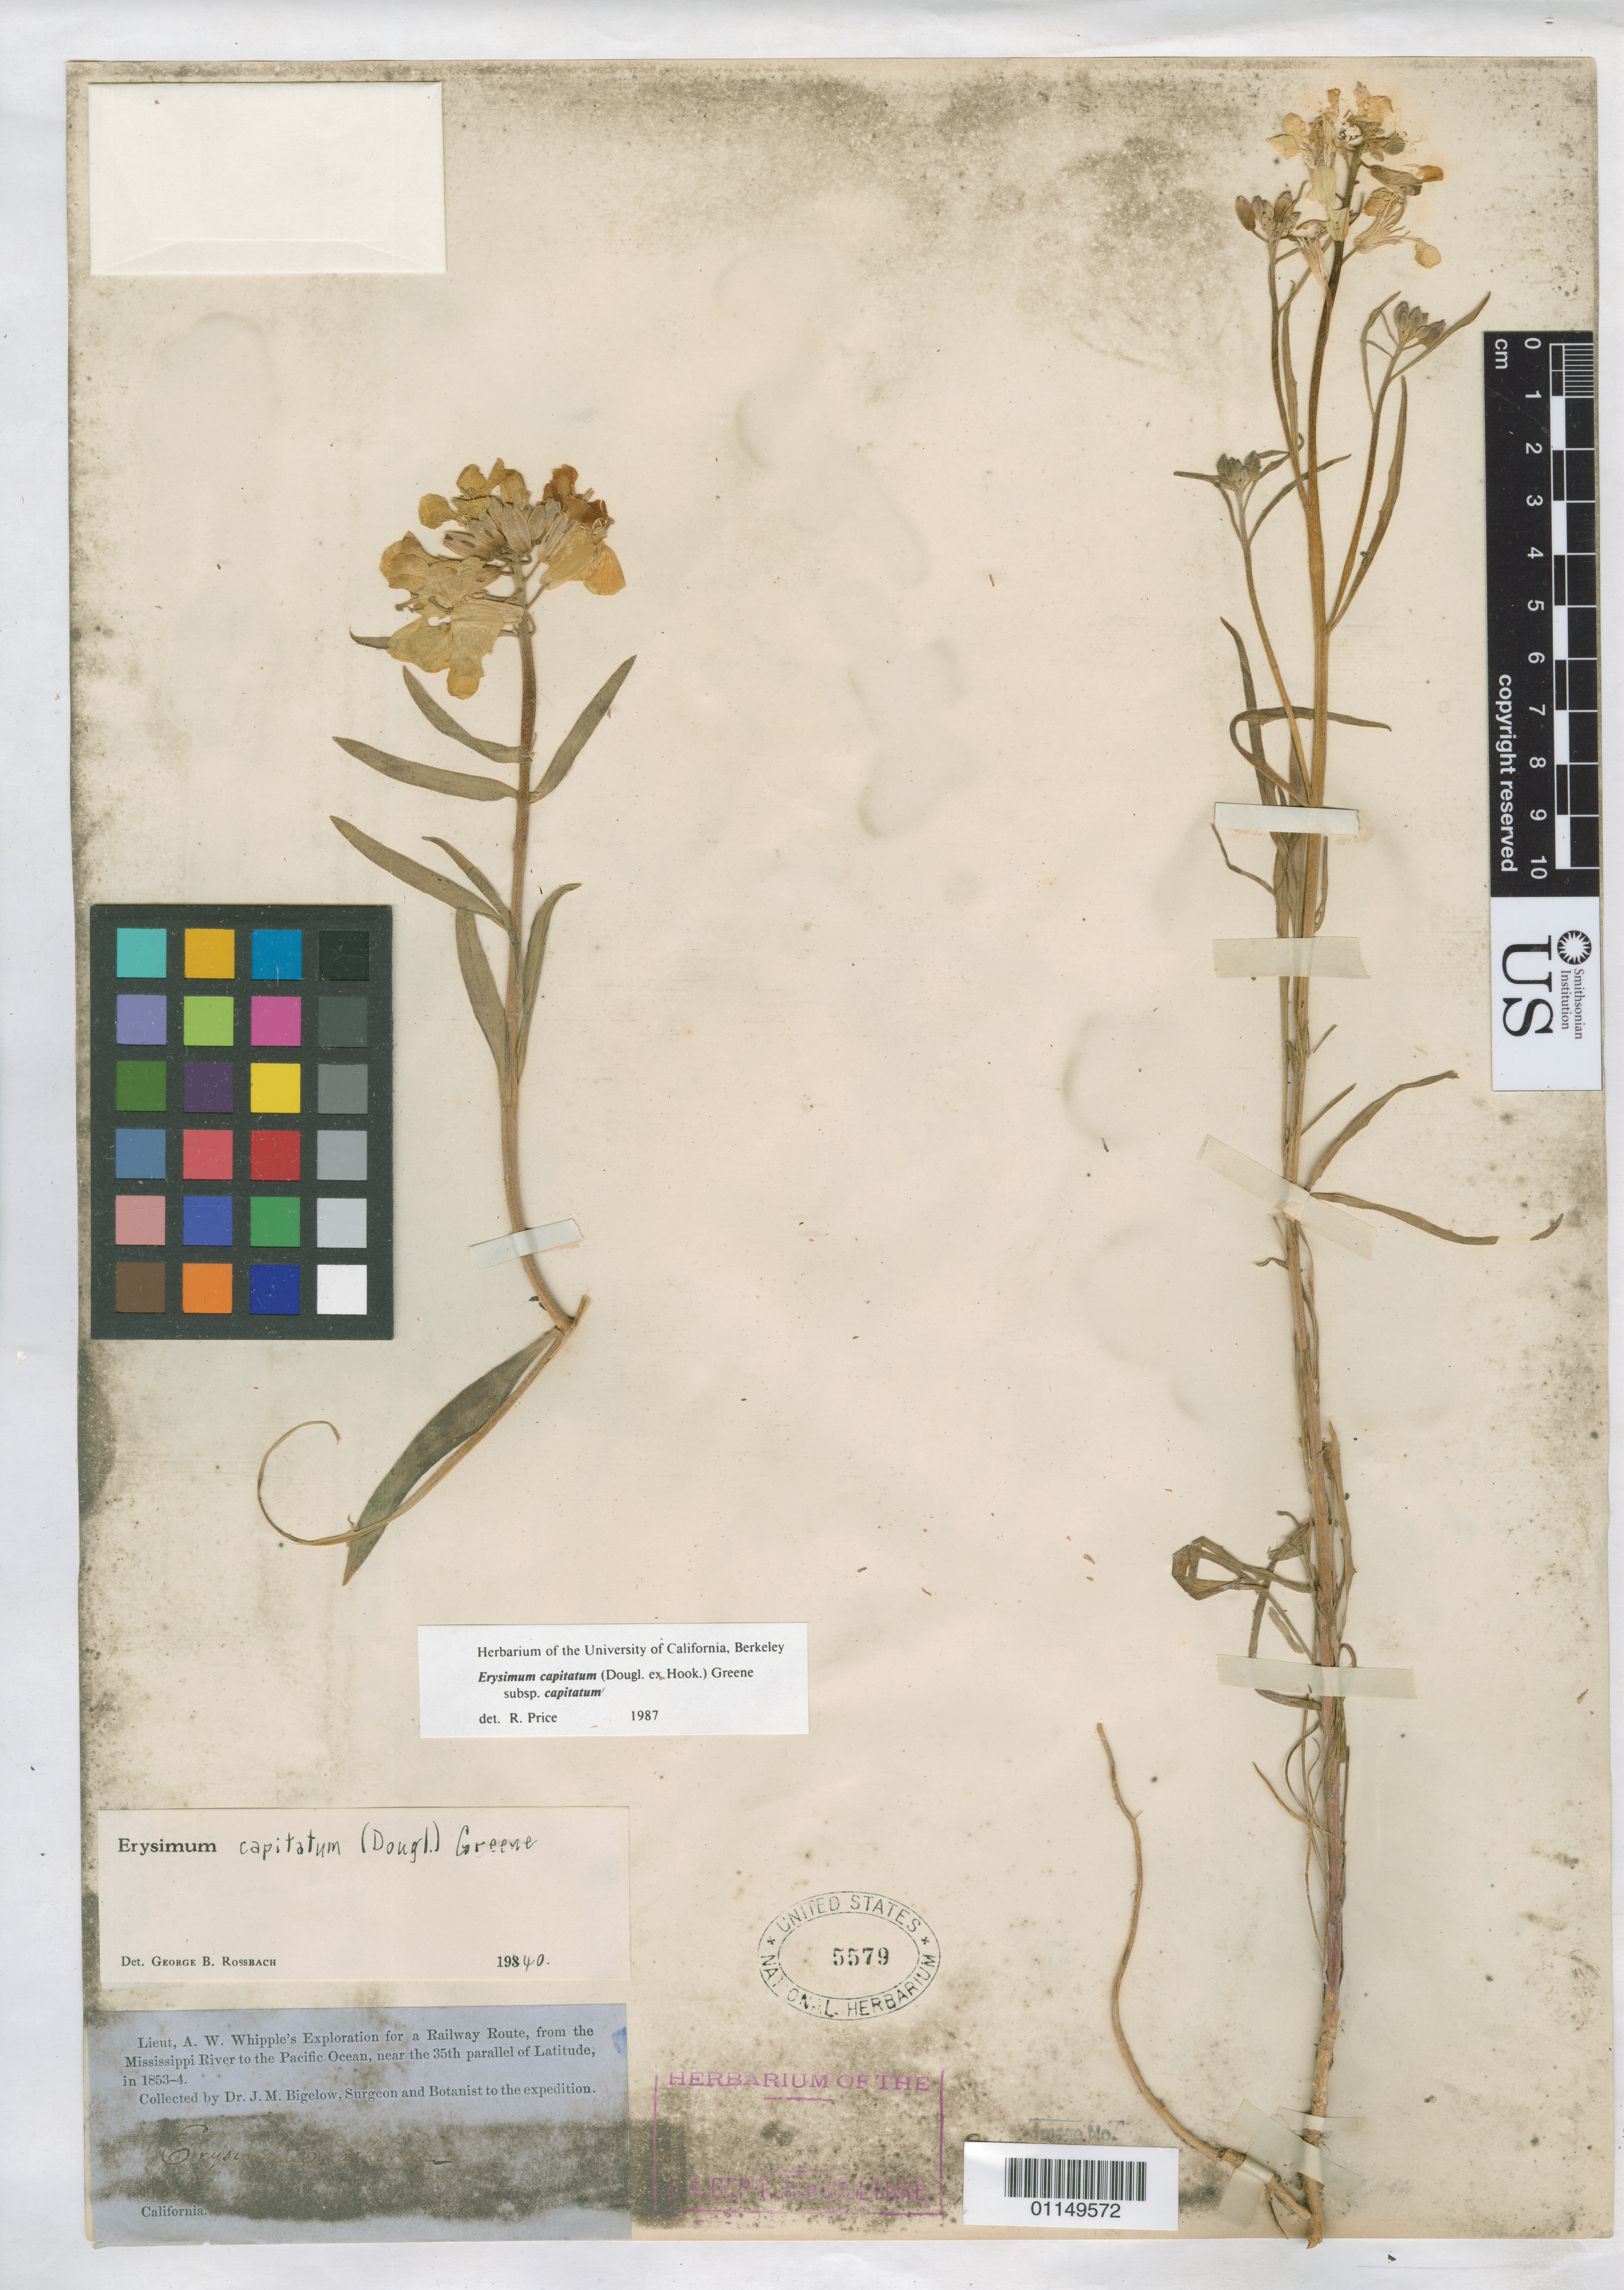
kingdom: Plantae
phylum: Tracheophyta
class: Magnoliopsida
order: Brassicales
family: Brassicaceae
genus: Erysimum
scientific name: Erysimum capitatum subsp. capitatum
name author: (Douglas ex Hook.) Greene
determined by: Price, R.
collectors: J. M. Bigelow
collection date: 1853/1854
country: United States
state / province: California